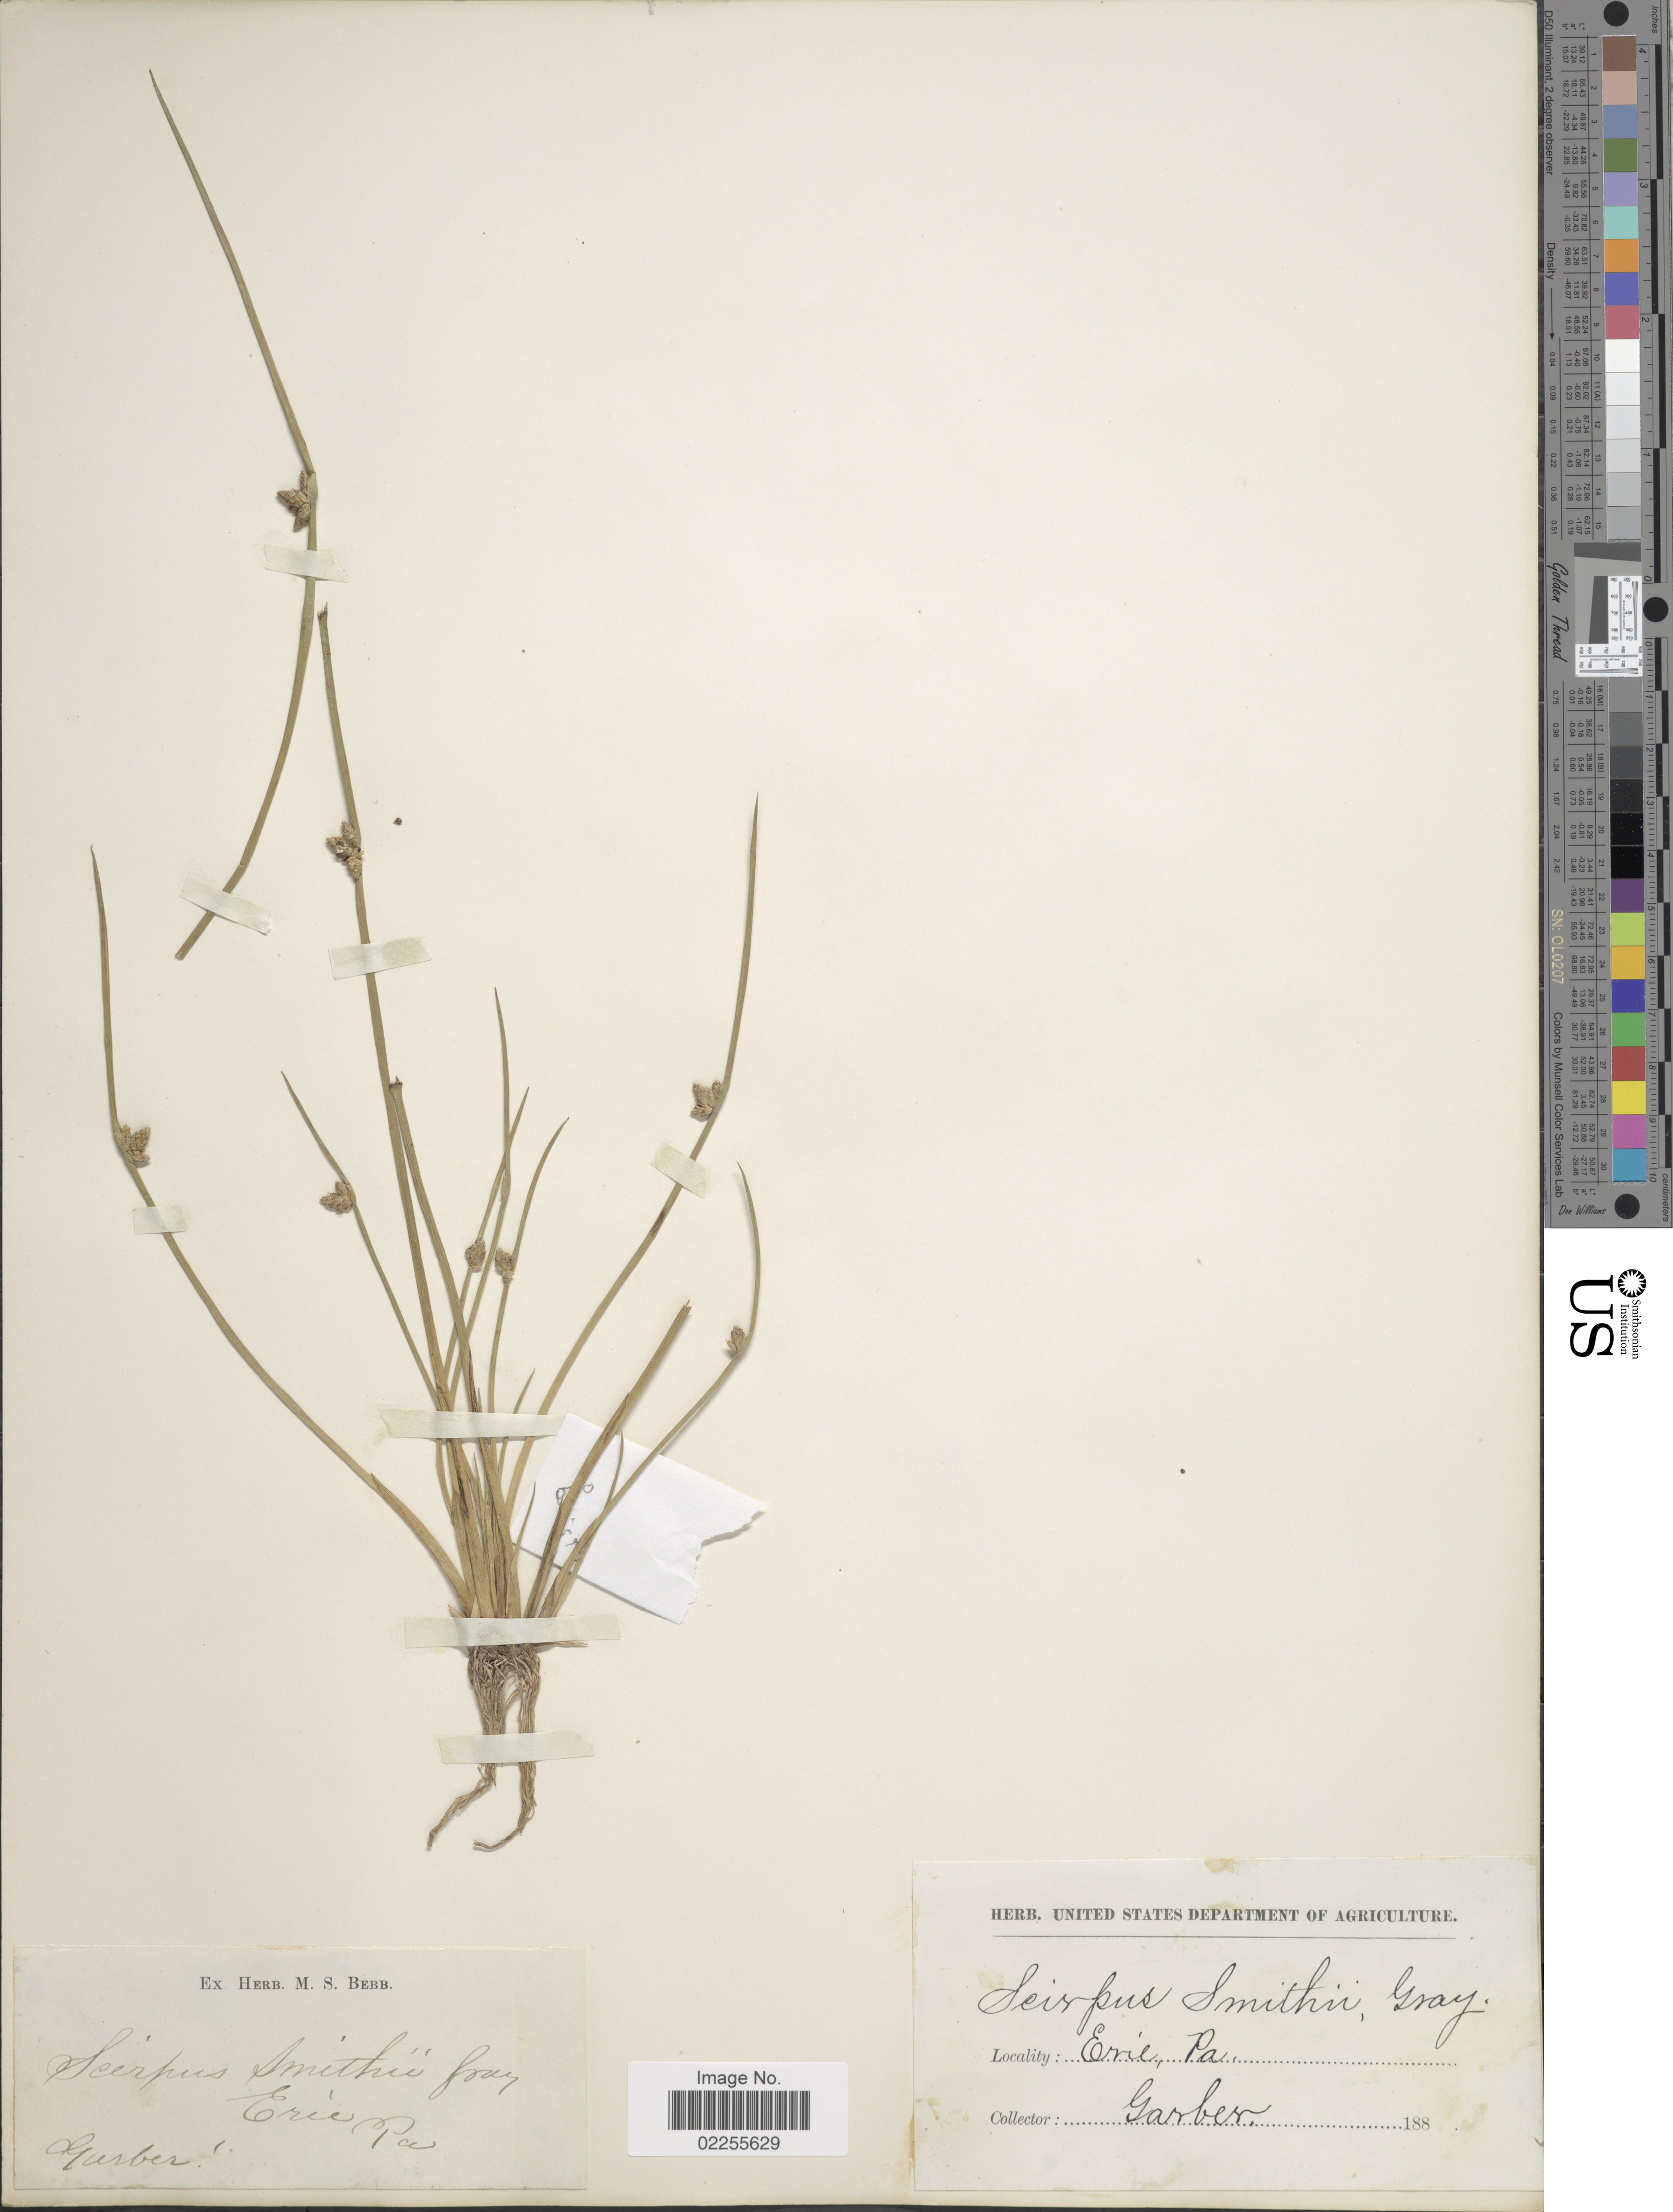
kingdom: Plantae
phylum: Tracheophyta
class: Liliopsida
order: Poales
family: Cyperaceae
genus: Schoenoplectus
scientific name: Schoenoplectus smithii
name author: (A. Gray) Soják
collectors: -- Garber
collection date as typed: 188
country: United States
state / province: Pennsylvania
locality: Erie.